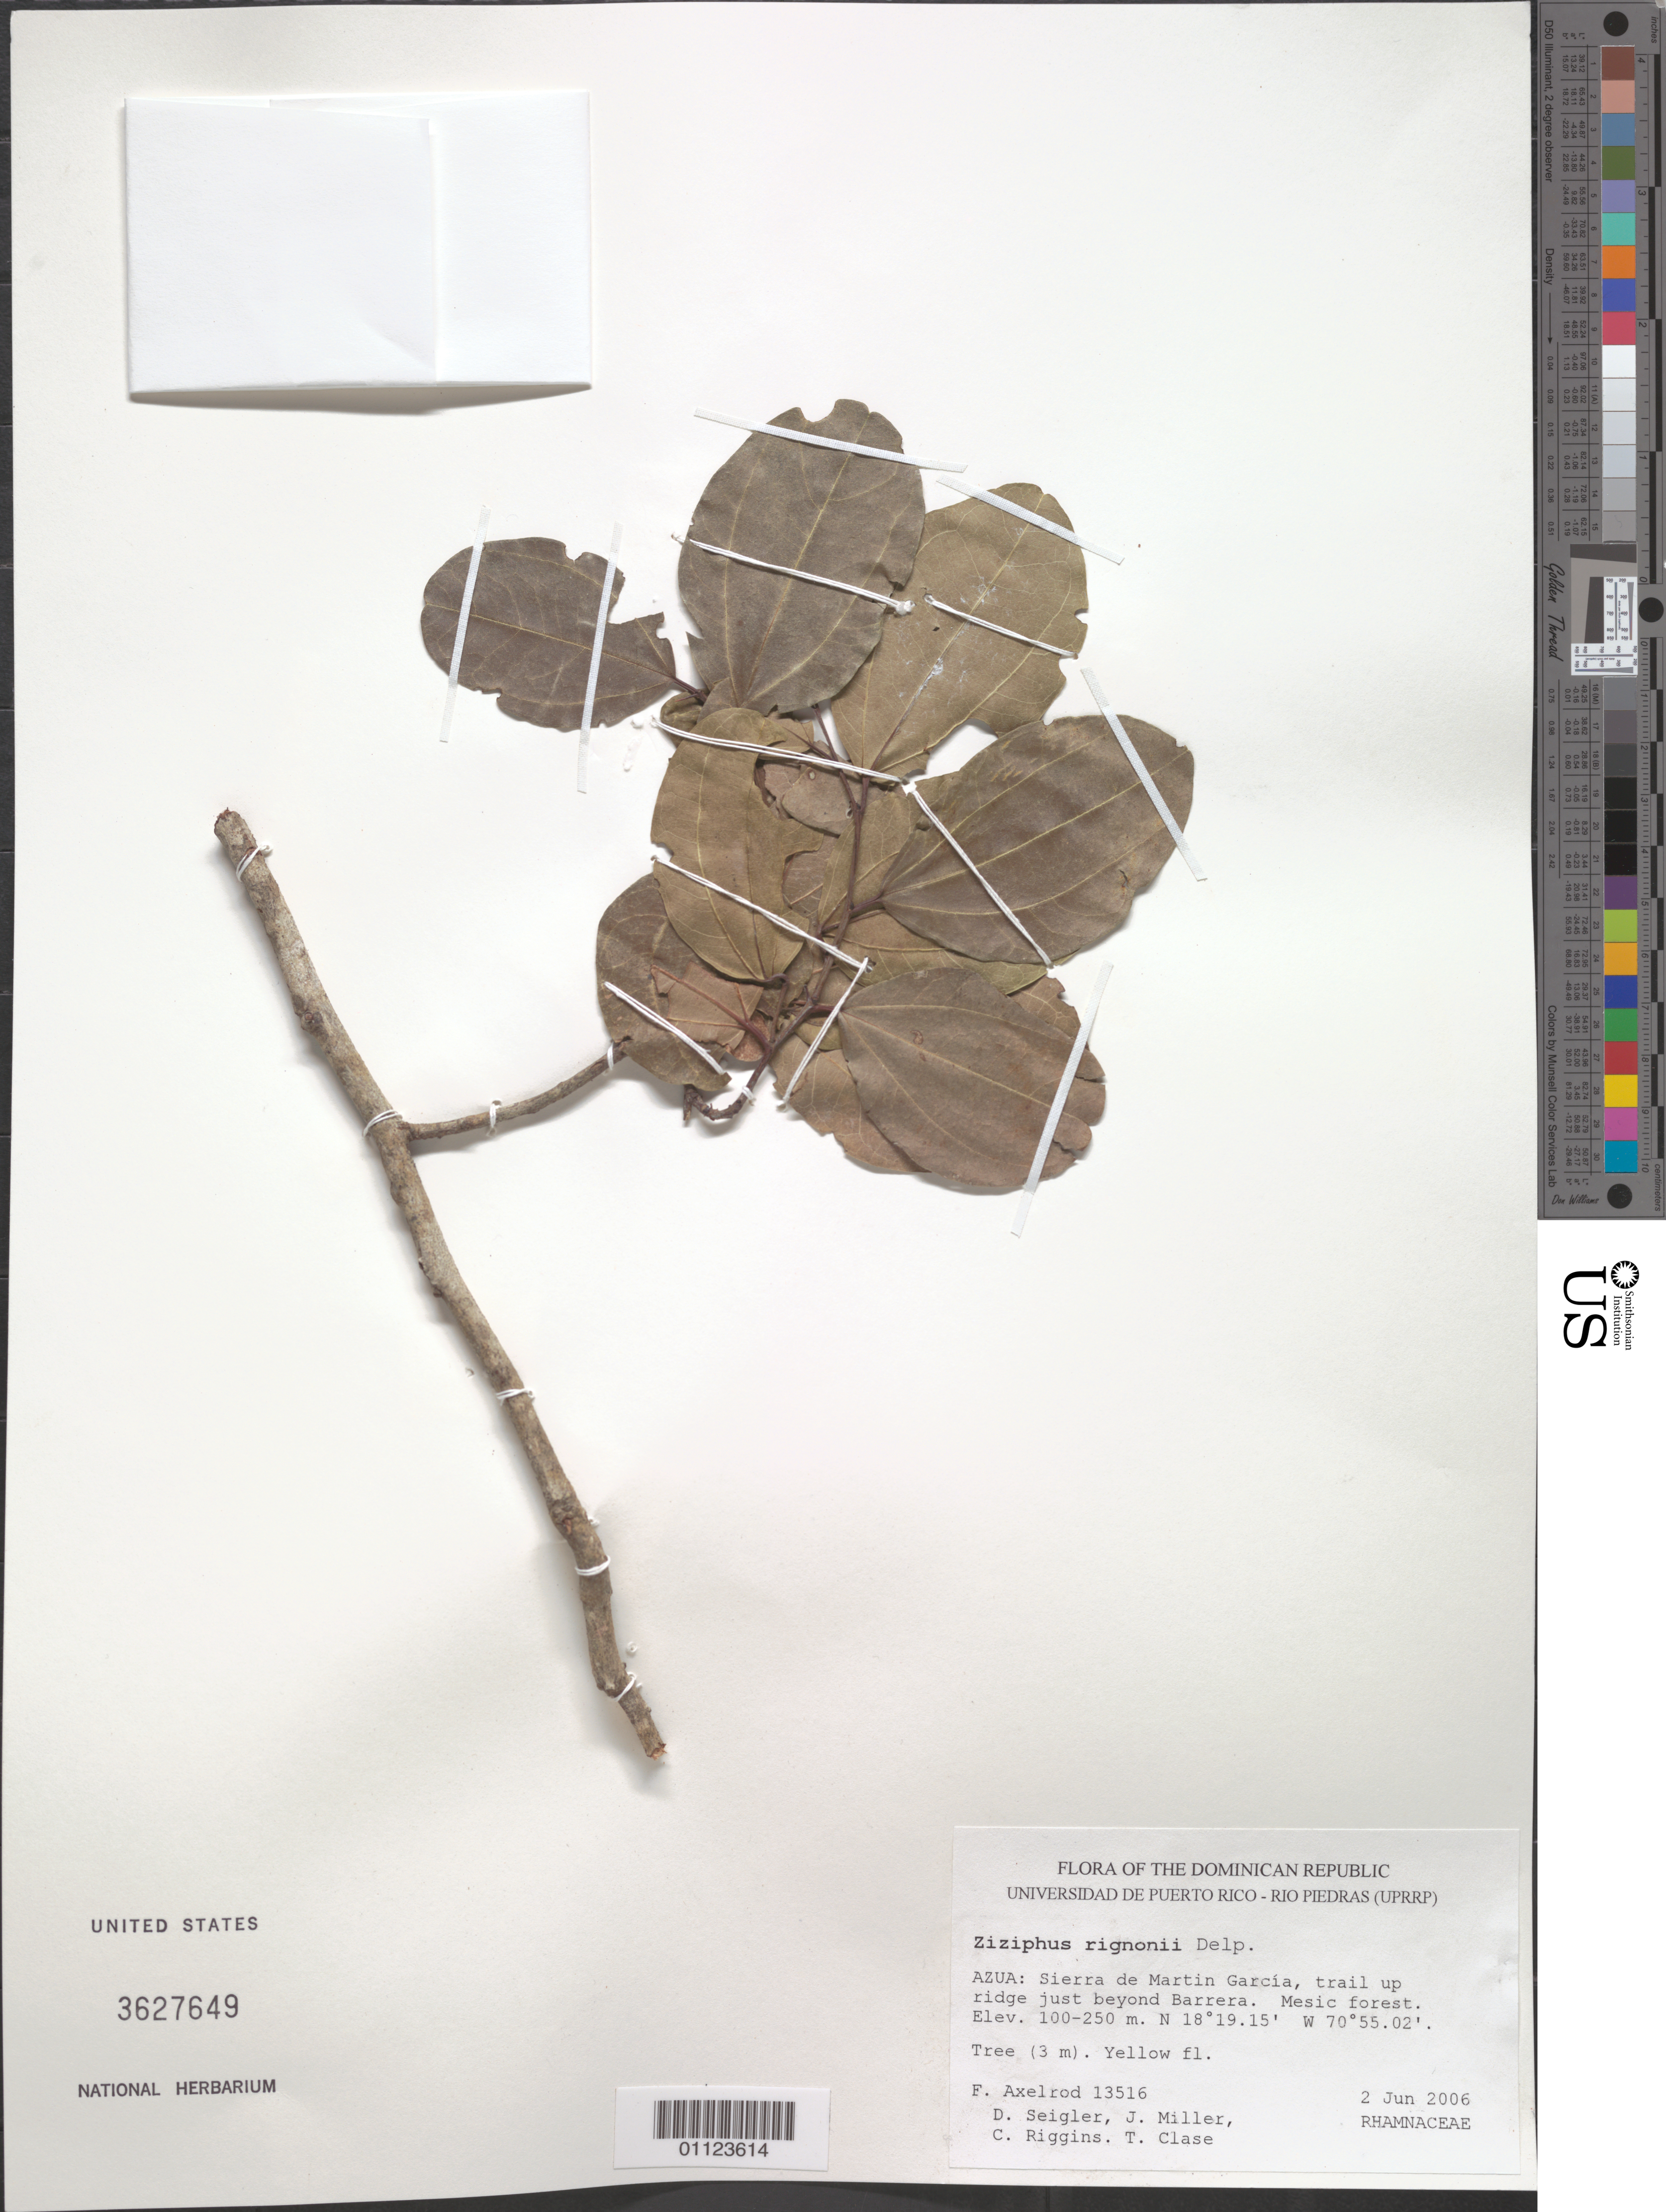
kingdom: Plantae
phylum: Tracheophyta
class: Magnoliopsida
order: Rosales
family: Rhamnaceae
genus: Sarcomphalus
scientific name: Sarcomphalus domingensis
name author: (Spreng.) Krug & Urb.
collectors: F. S. Axelrod, D. Seigler, J. Miller, C. Riggins & T. Clase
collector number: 13516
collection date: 2006-06-02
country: Dominican Republic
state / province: Azua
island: Hispaniola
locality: Sierra de Martin Garcia, trail up ridge just beyond Barrera.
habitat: Mesic forest.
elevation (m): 100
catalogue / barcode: US 3627649